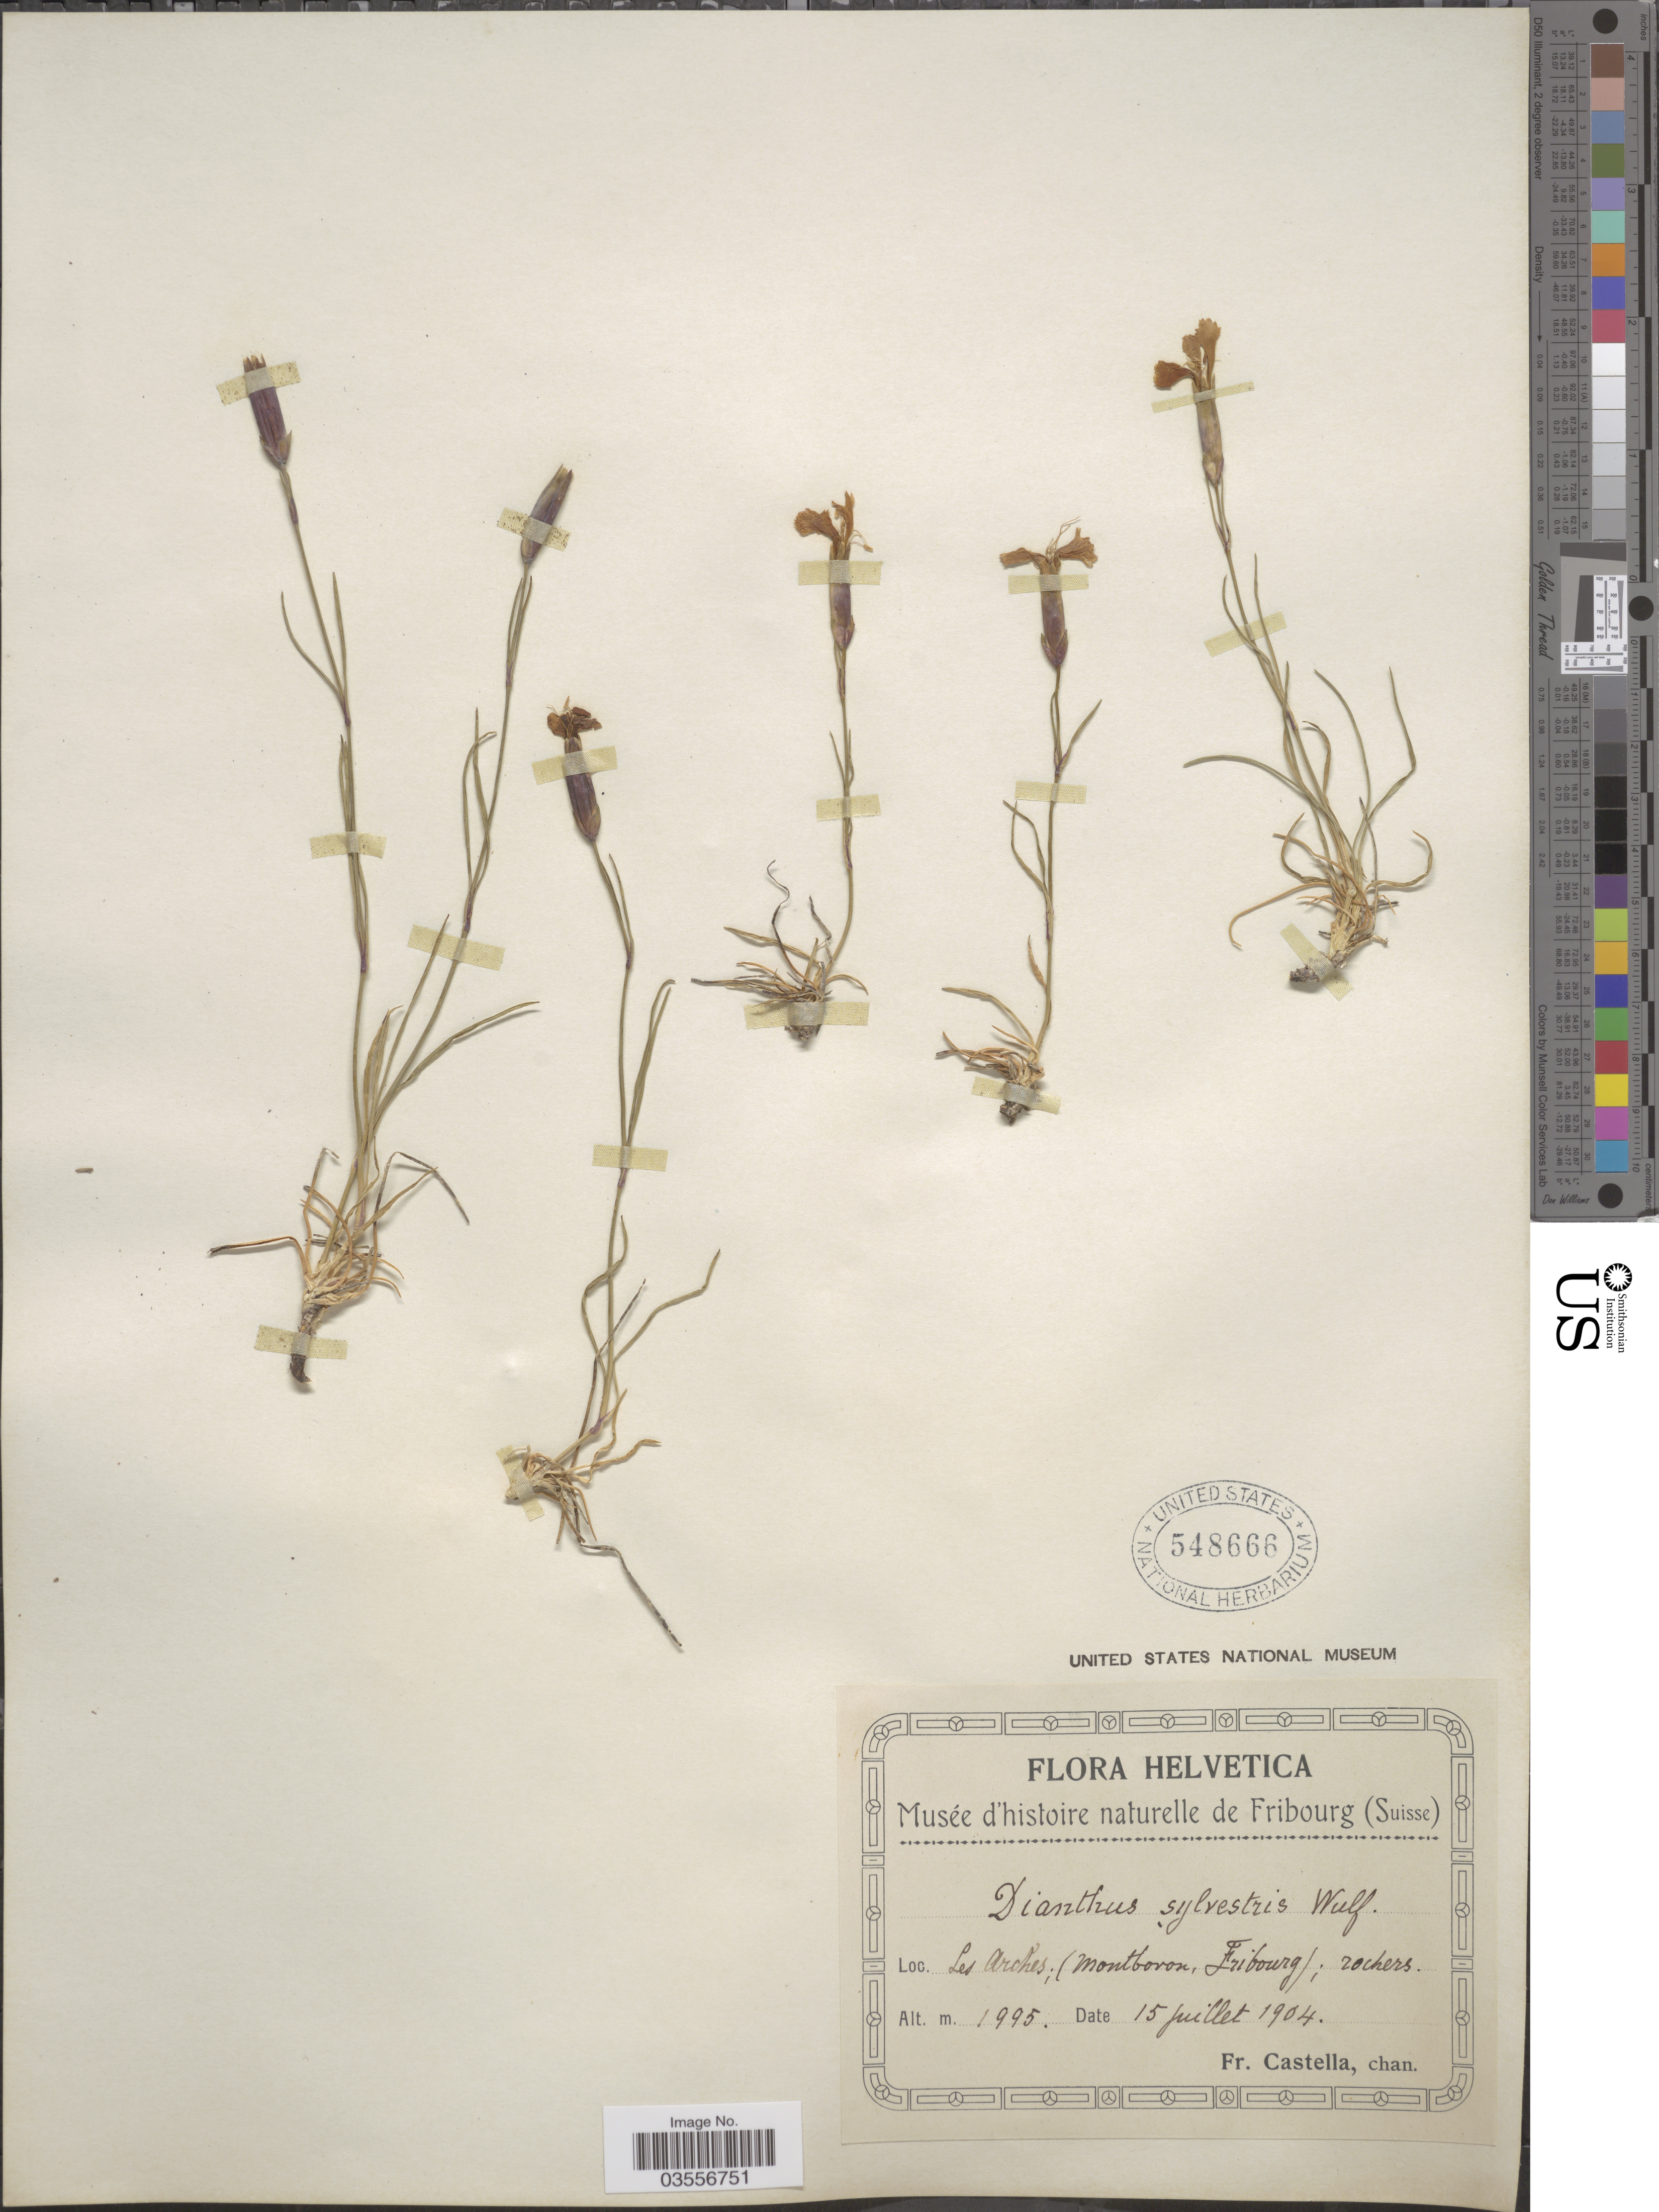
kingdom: Plantae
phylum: Tracheophyta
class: Magnoliopsida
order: Caryophyllales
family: Caryophyllaceae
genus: Dianthus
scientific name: Dianthus sylvestris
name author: Wulfen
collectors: Fr. Castella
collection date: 1904-07-15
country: Switzerland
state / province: Fribourg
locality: Helvetica. Les Arches; (Montboron, Fribourg); rochers.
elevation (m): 1995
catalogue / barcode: US 548666